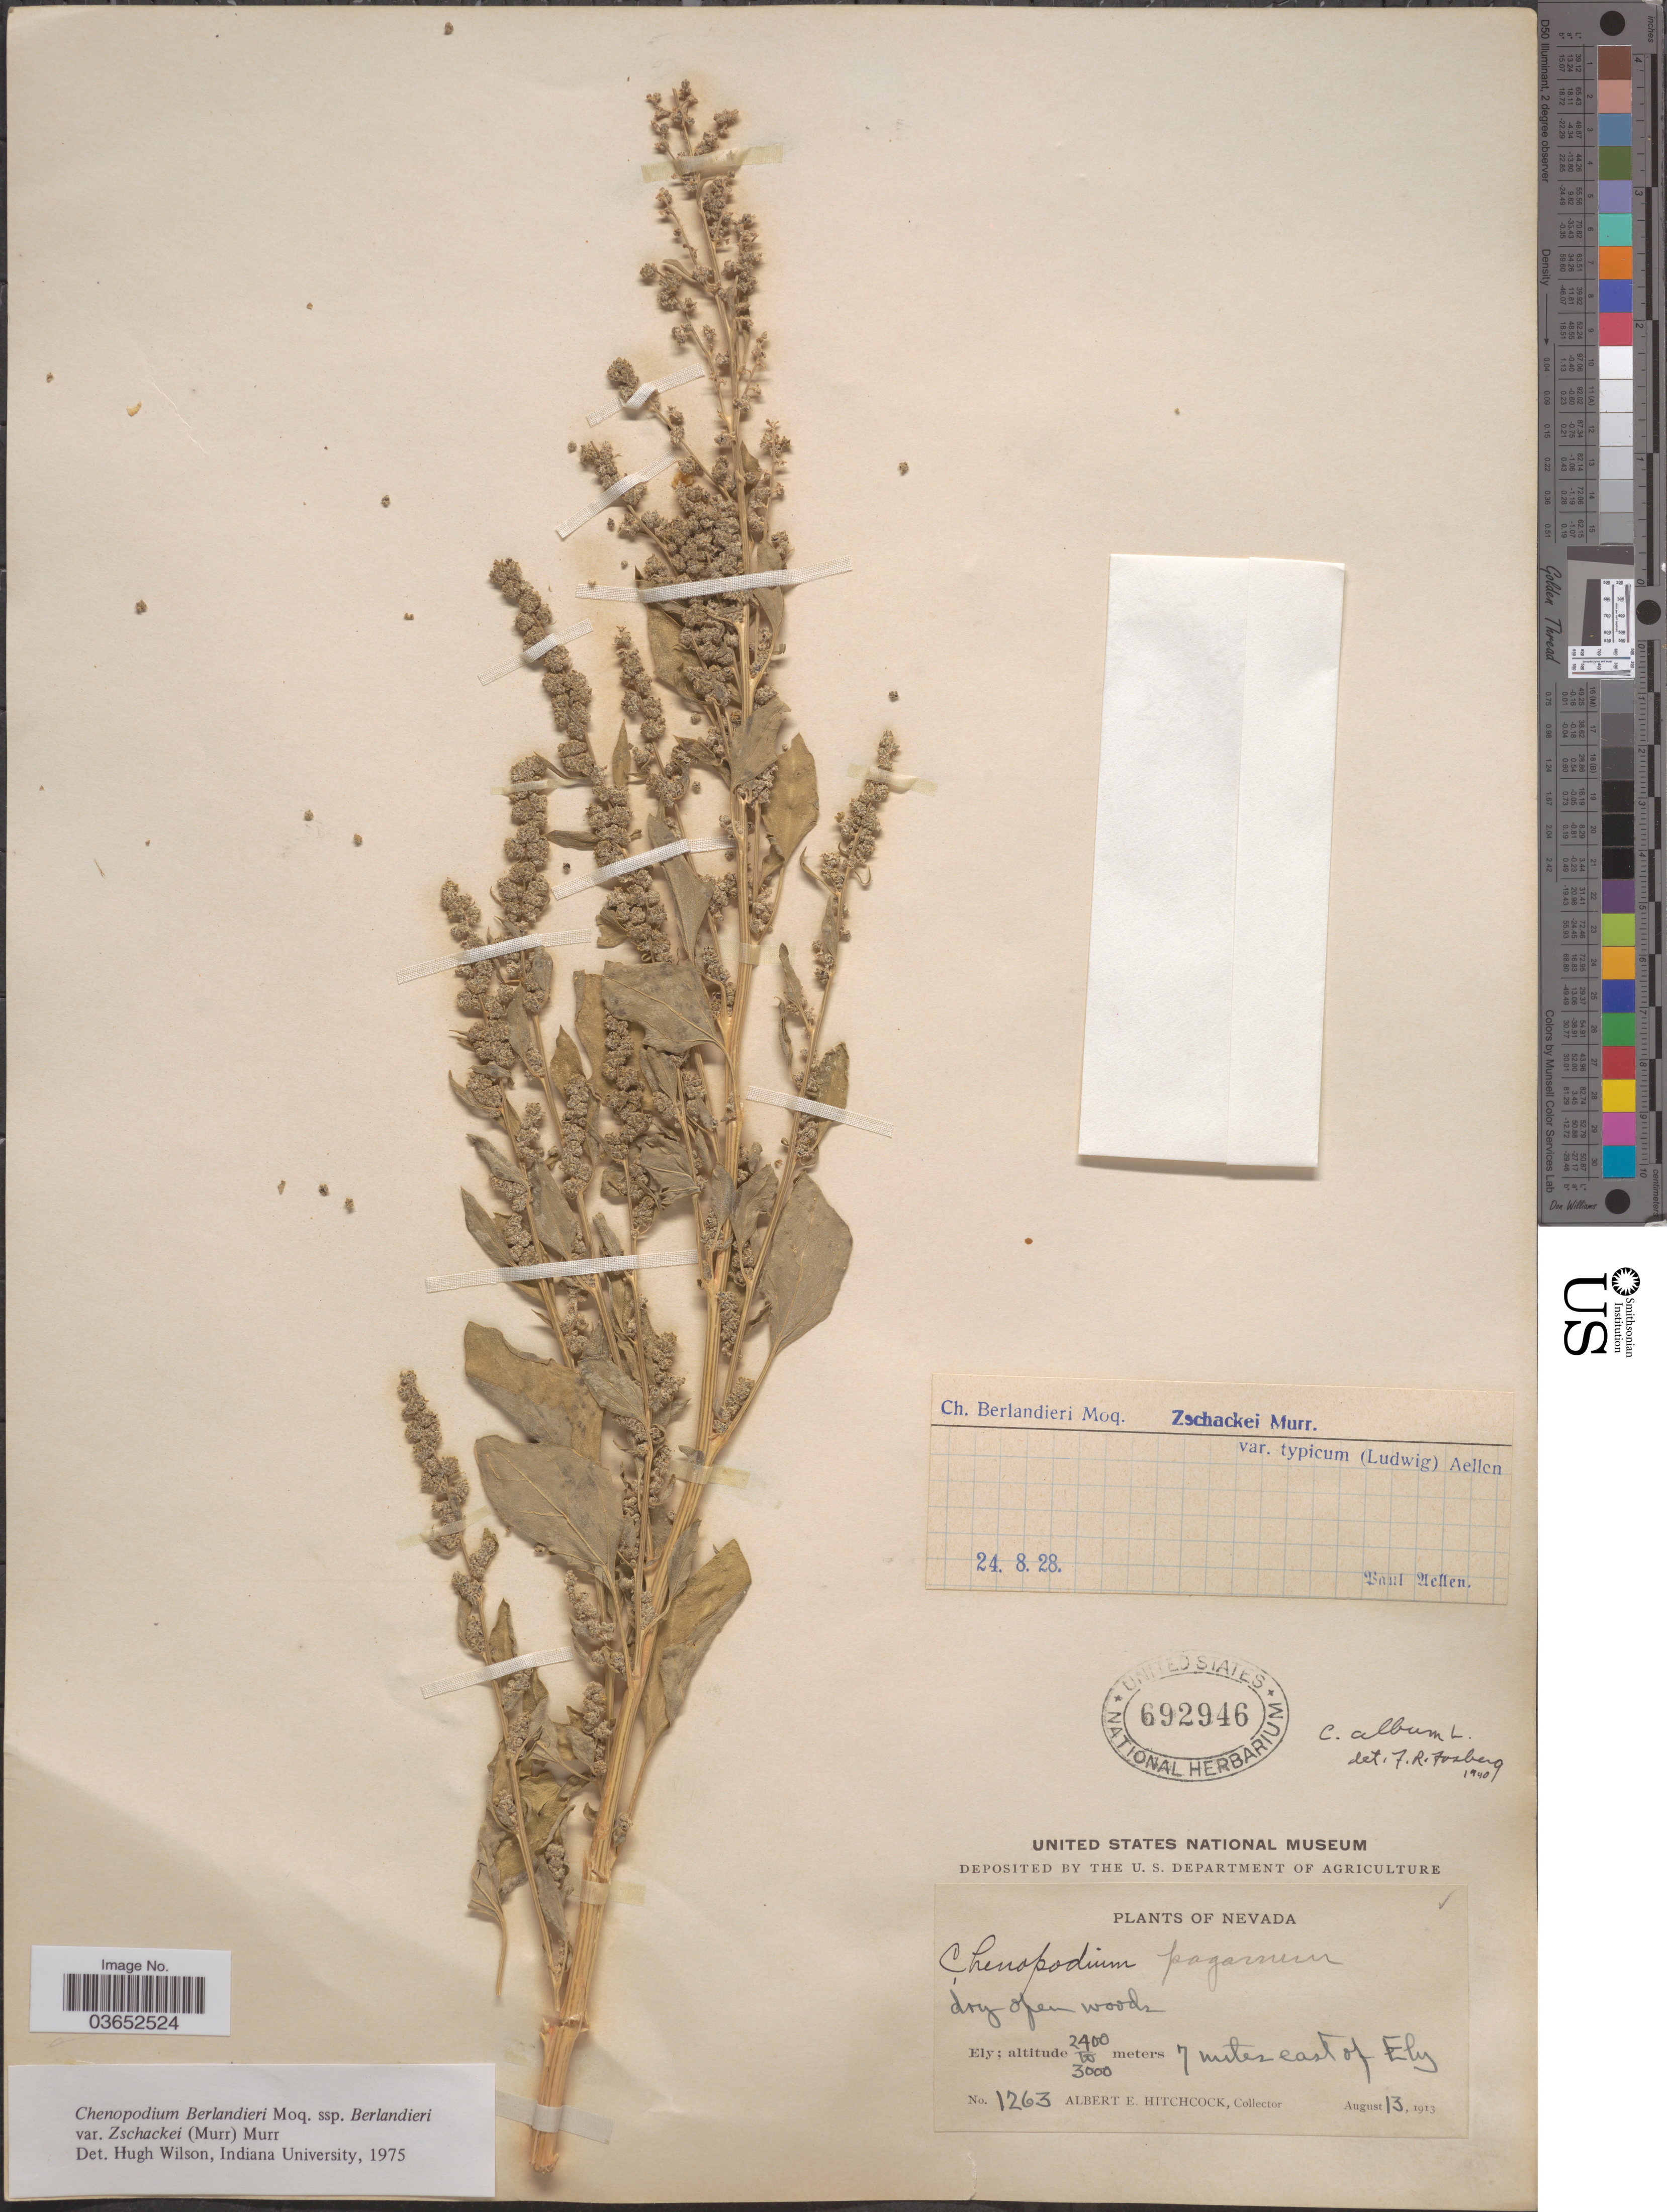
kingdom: Plantae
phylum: Tracheophyta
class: Magnoliopsida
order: Caryophyllales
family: Amaranthaceae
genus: Chenopodium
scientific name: Chenopodium berlandieri var. typicum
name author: A. Ludw. ex Graebn.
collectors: A. Hitchcock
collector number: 1263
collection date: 1913-08-13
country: United States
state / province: Nevada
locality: Ely. 7 miles east of Ely.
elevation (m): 2400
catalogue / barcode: US 692946